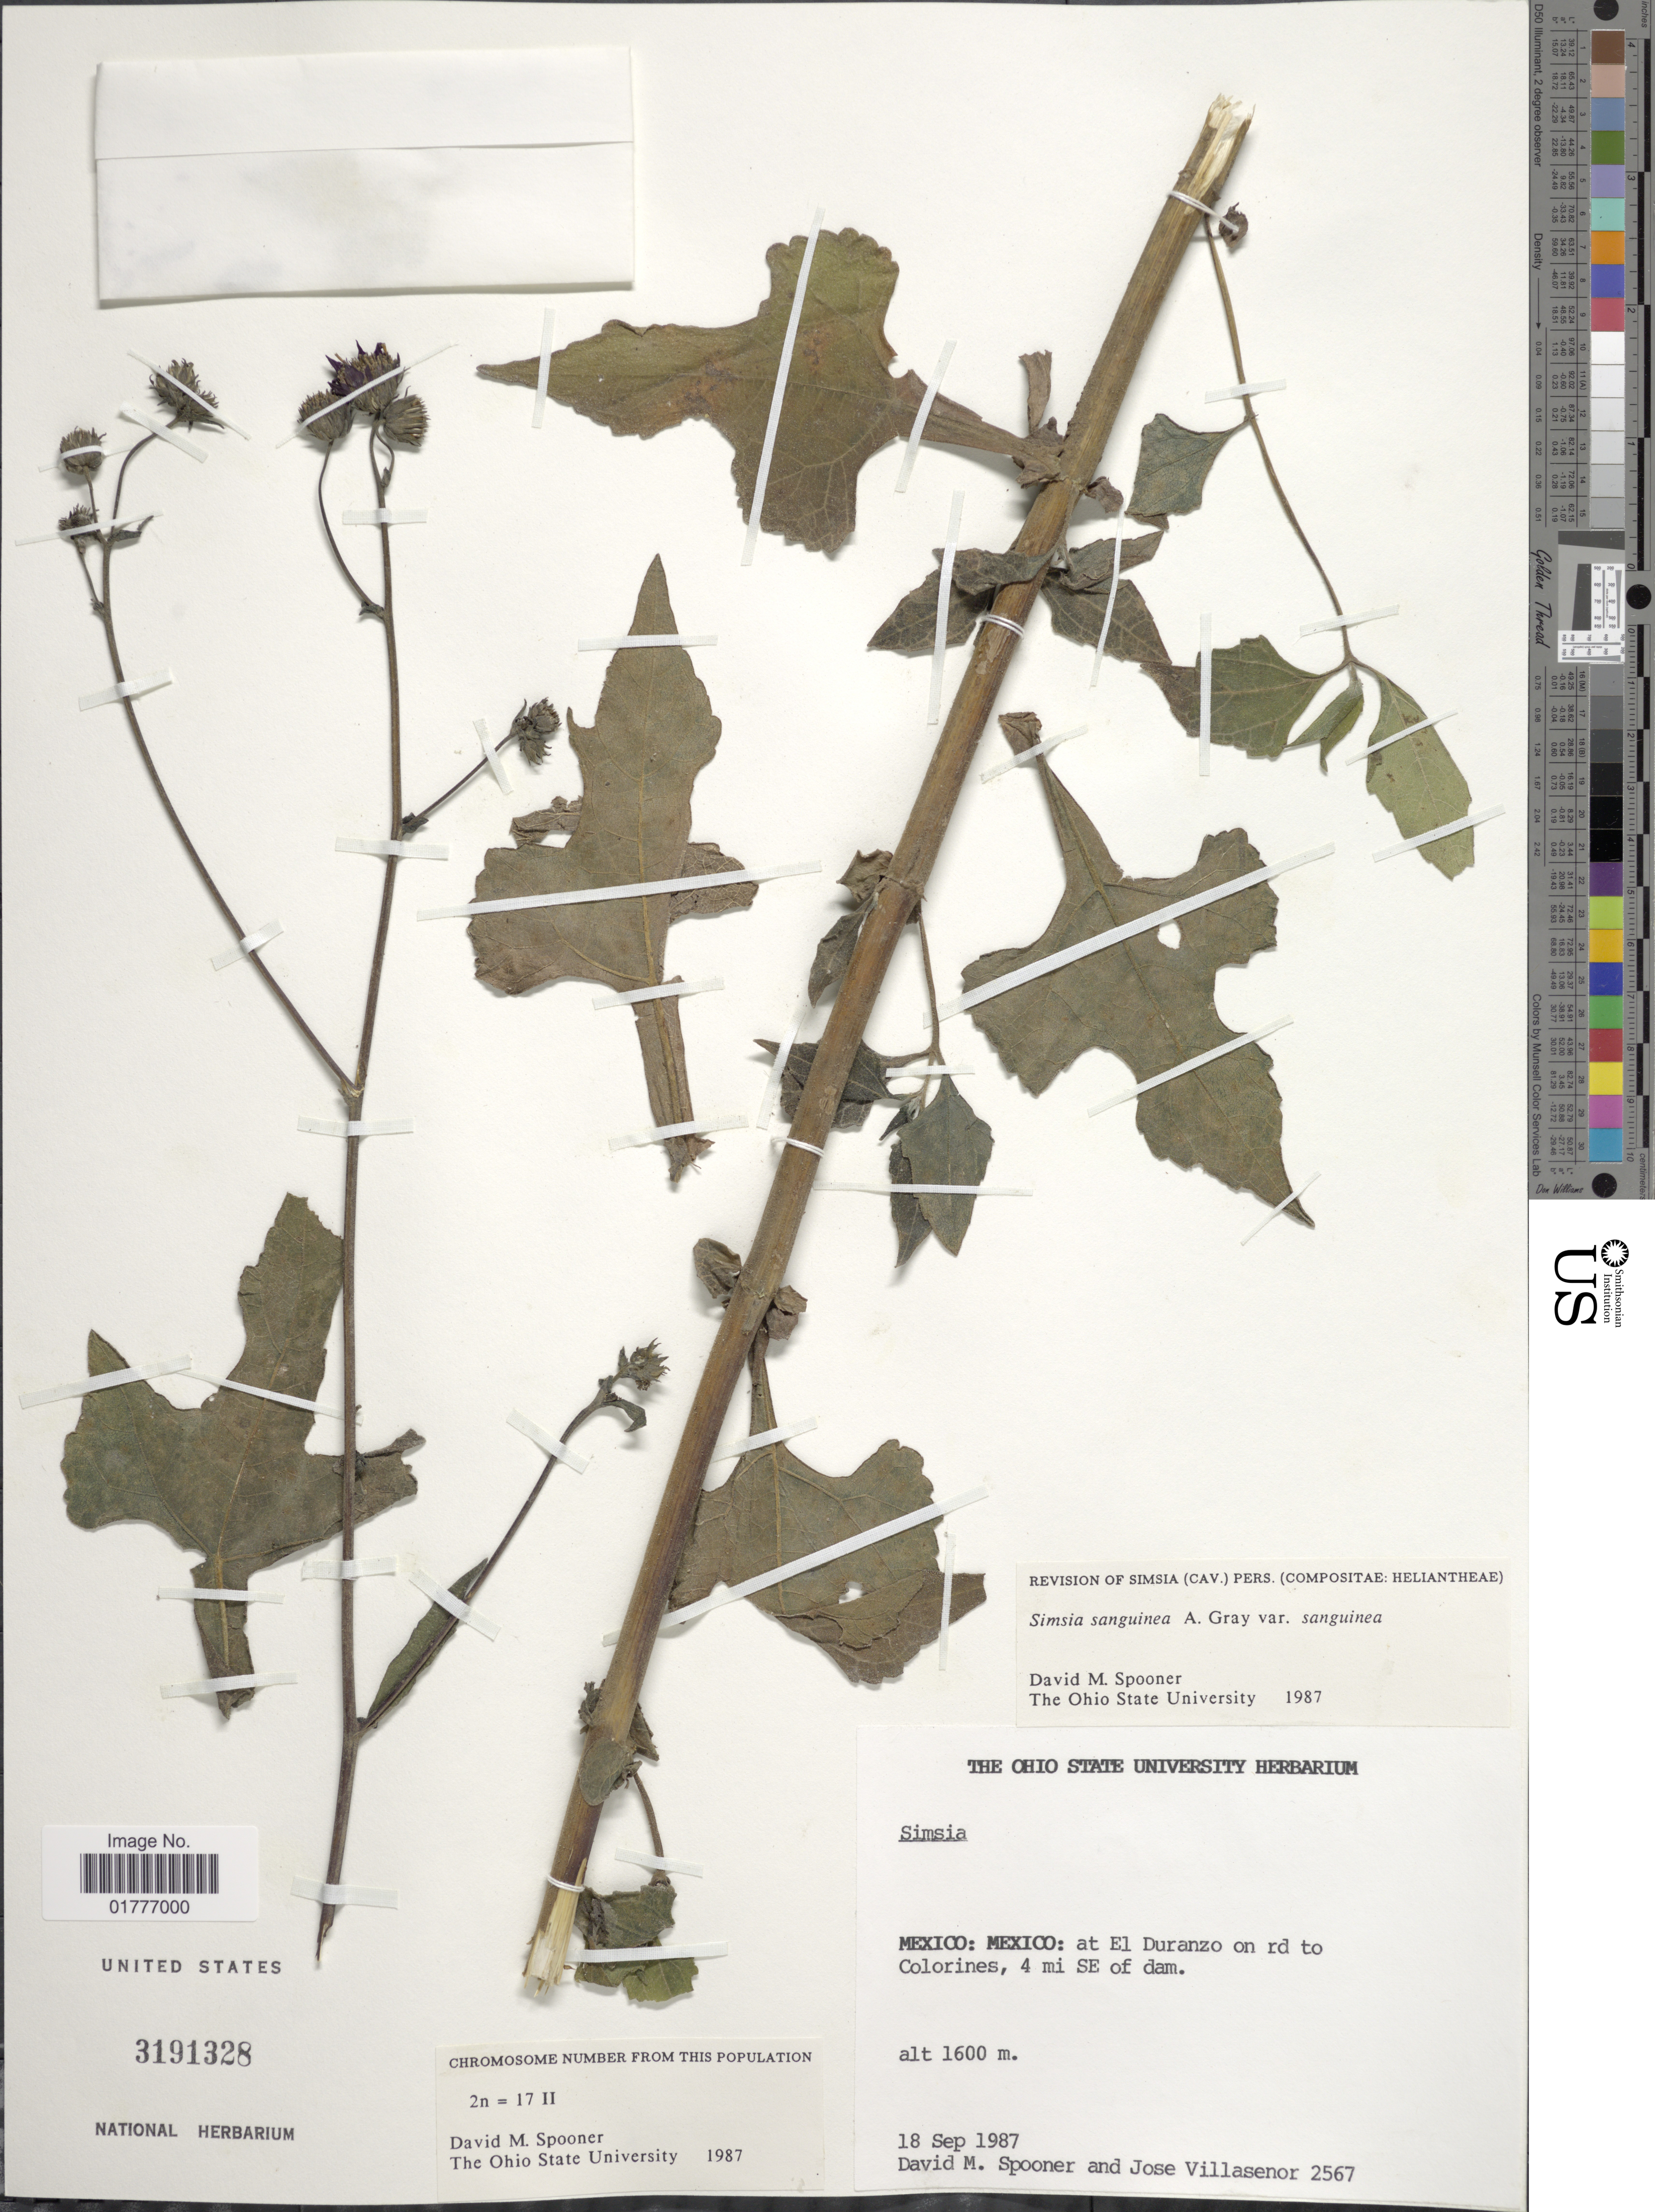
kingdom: Plantae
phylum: Tracheophyta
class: Magnoliopsida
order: Asterales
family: Asteraceae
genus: Simsia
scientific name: Simsia sanguinea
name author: A. Gray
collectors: D. Spooner & J. L. Villasenor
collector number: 2567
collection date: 1987-09-18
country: Mexico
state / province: México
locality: Mexico: at El Duranzo on rd to Colorines, 4 mi SE of dam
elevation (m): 1600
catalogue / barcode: US 3191328